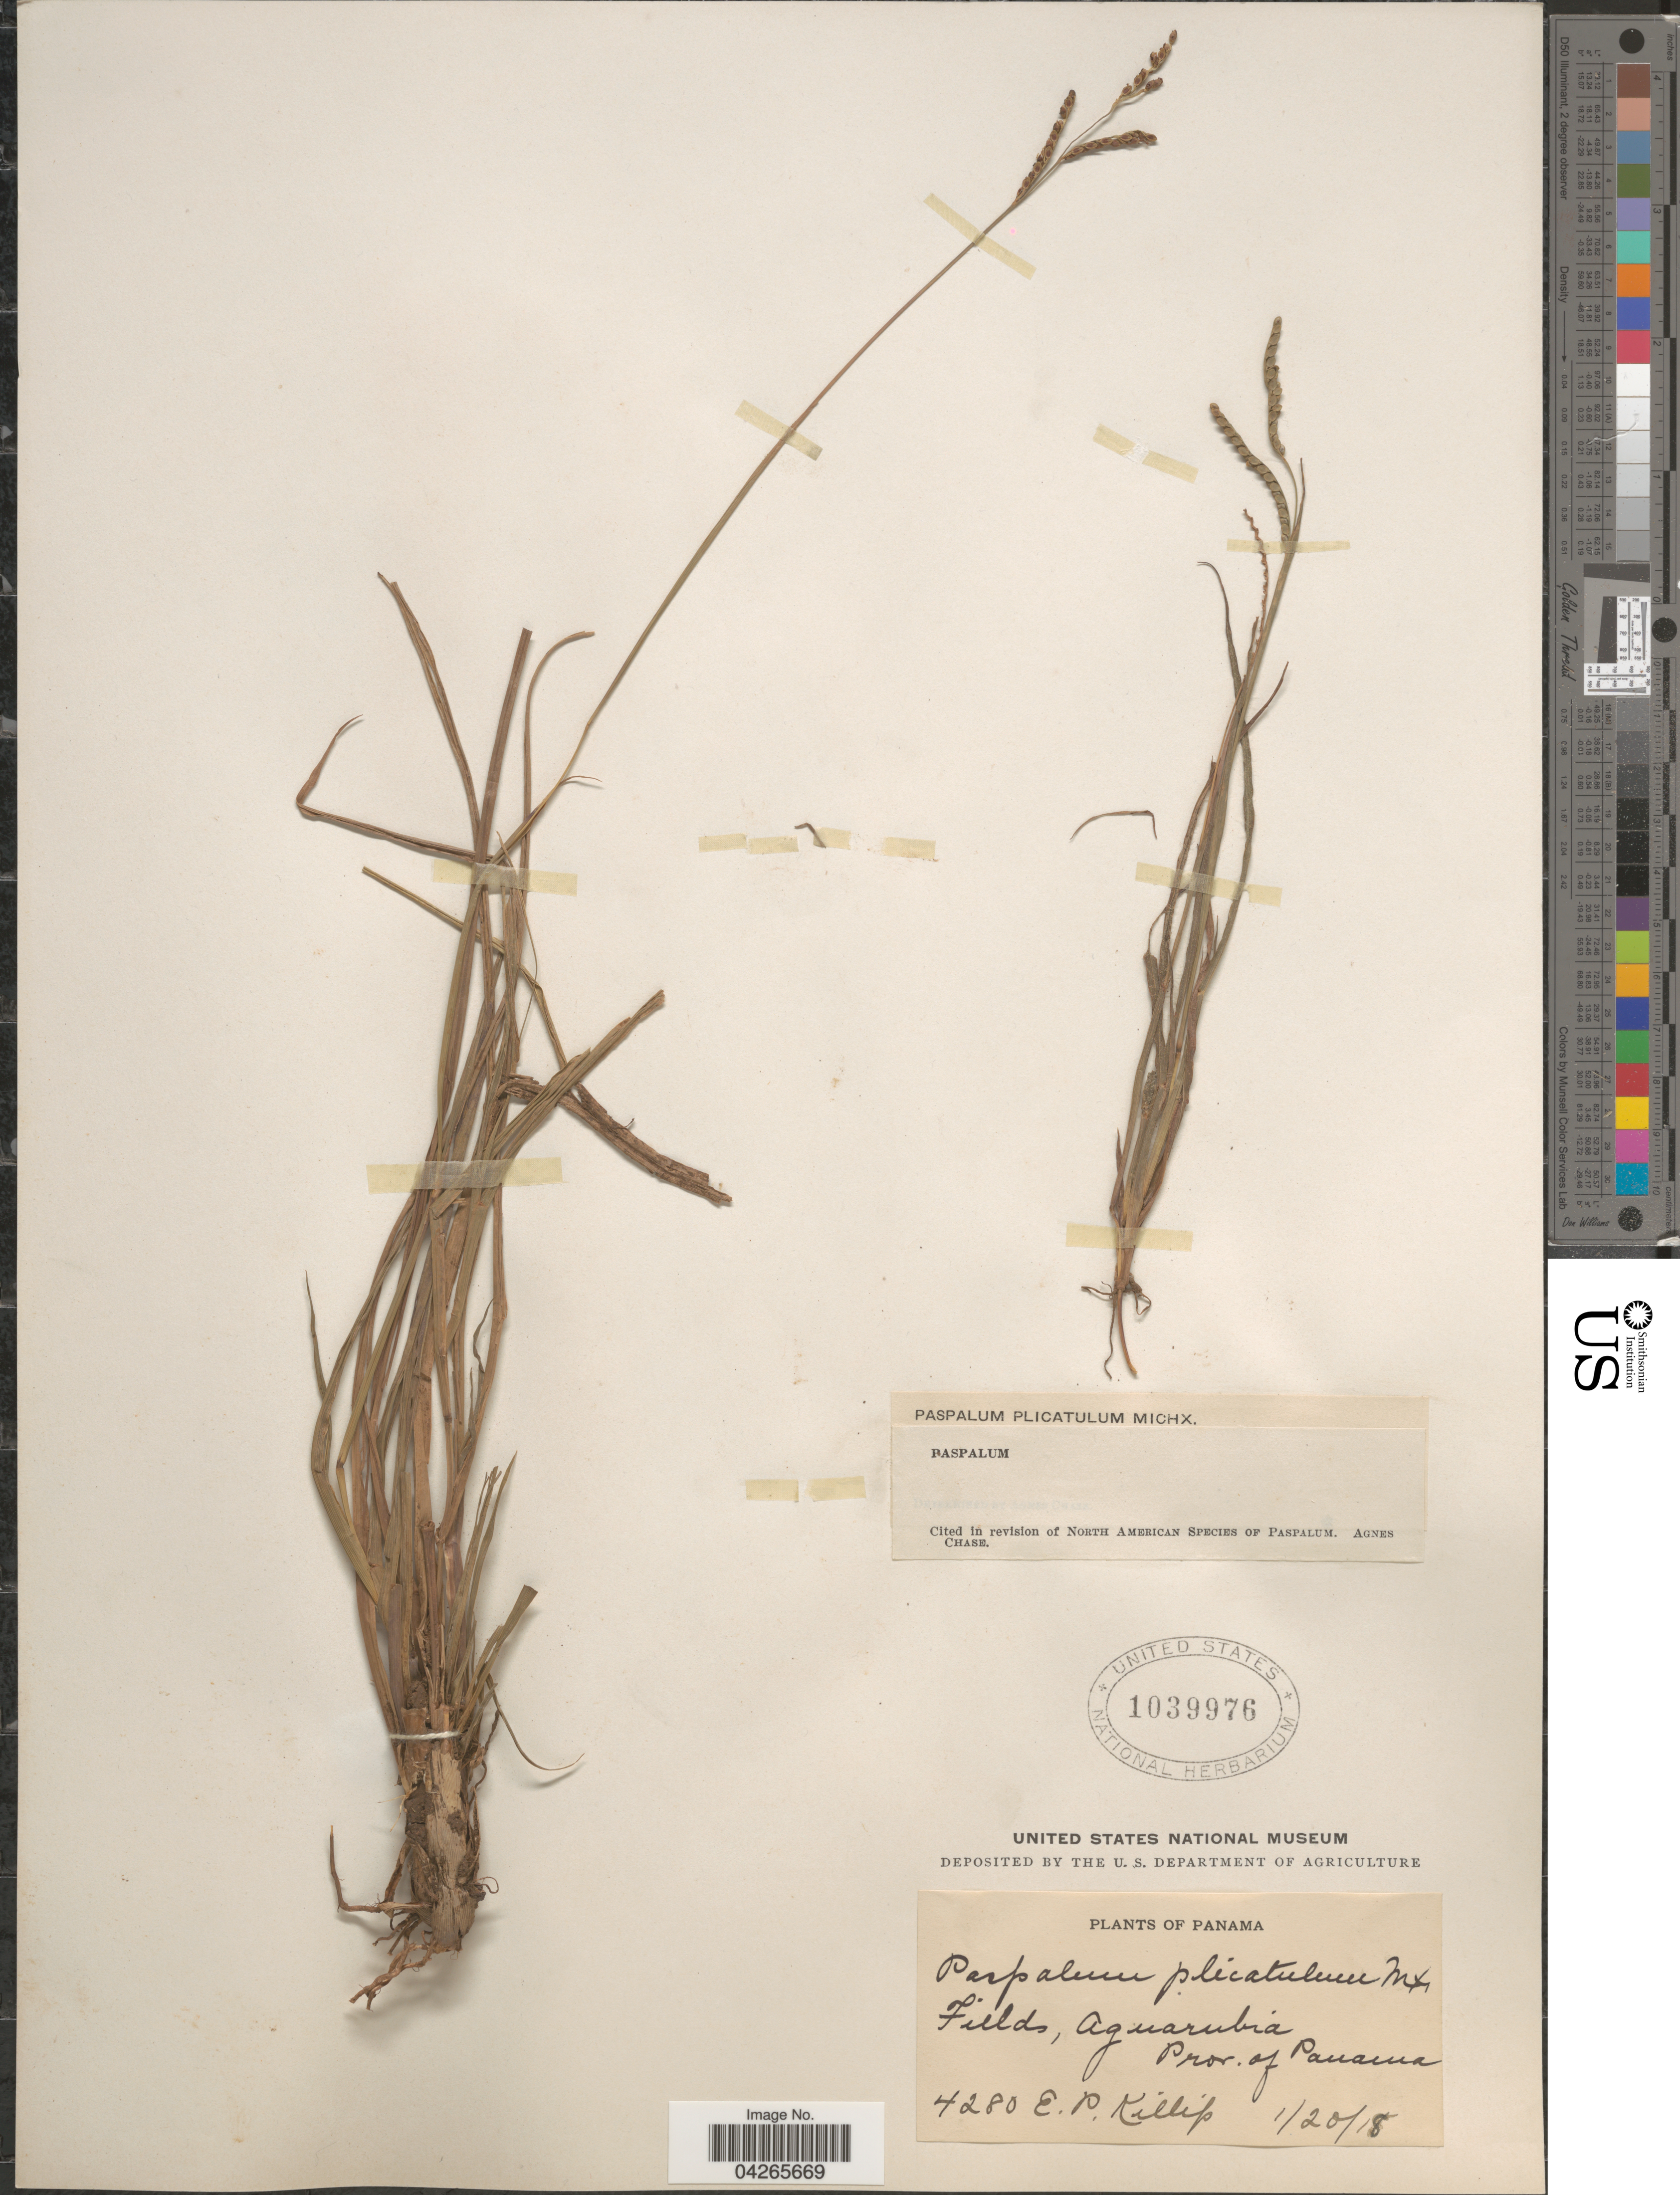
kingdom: Plantae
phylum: Tracheophyta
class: Liliopsida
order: Poales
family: Poaceae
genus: Paspalum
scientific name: Paspalum plicatulum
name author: Michx.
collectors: E. P. Killip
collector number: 4280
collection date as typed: Transcribed d/m/y: 20/1/18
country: Panama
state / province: Panamá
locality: Fields, Aguarubia Prov. of Panama.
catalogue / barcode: US 1039976